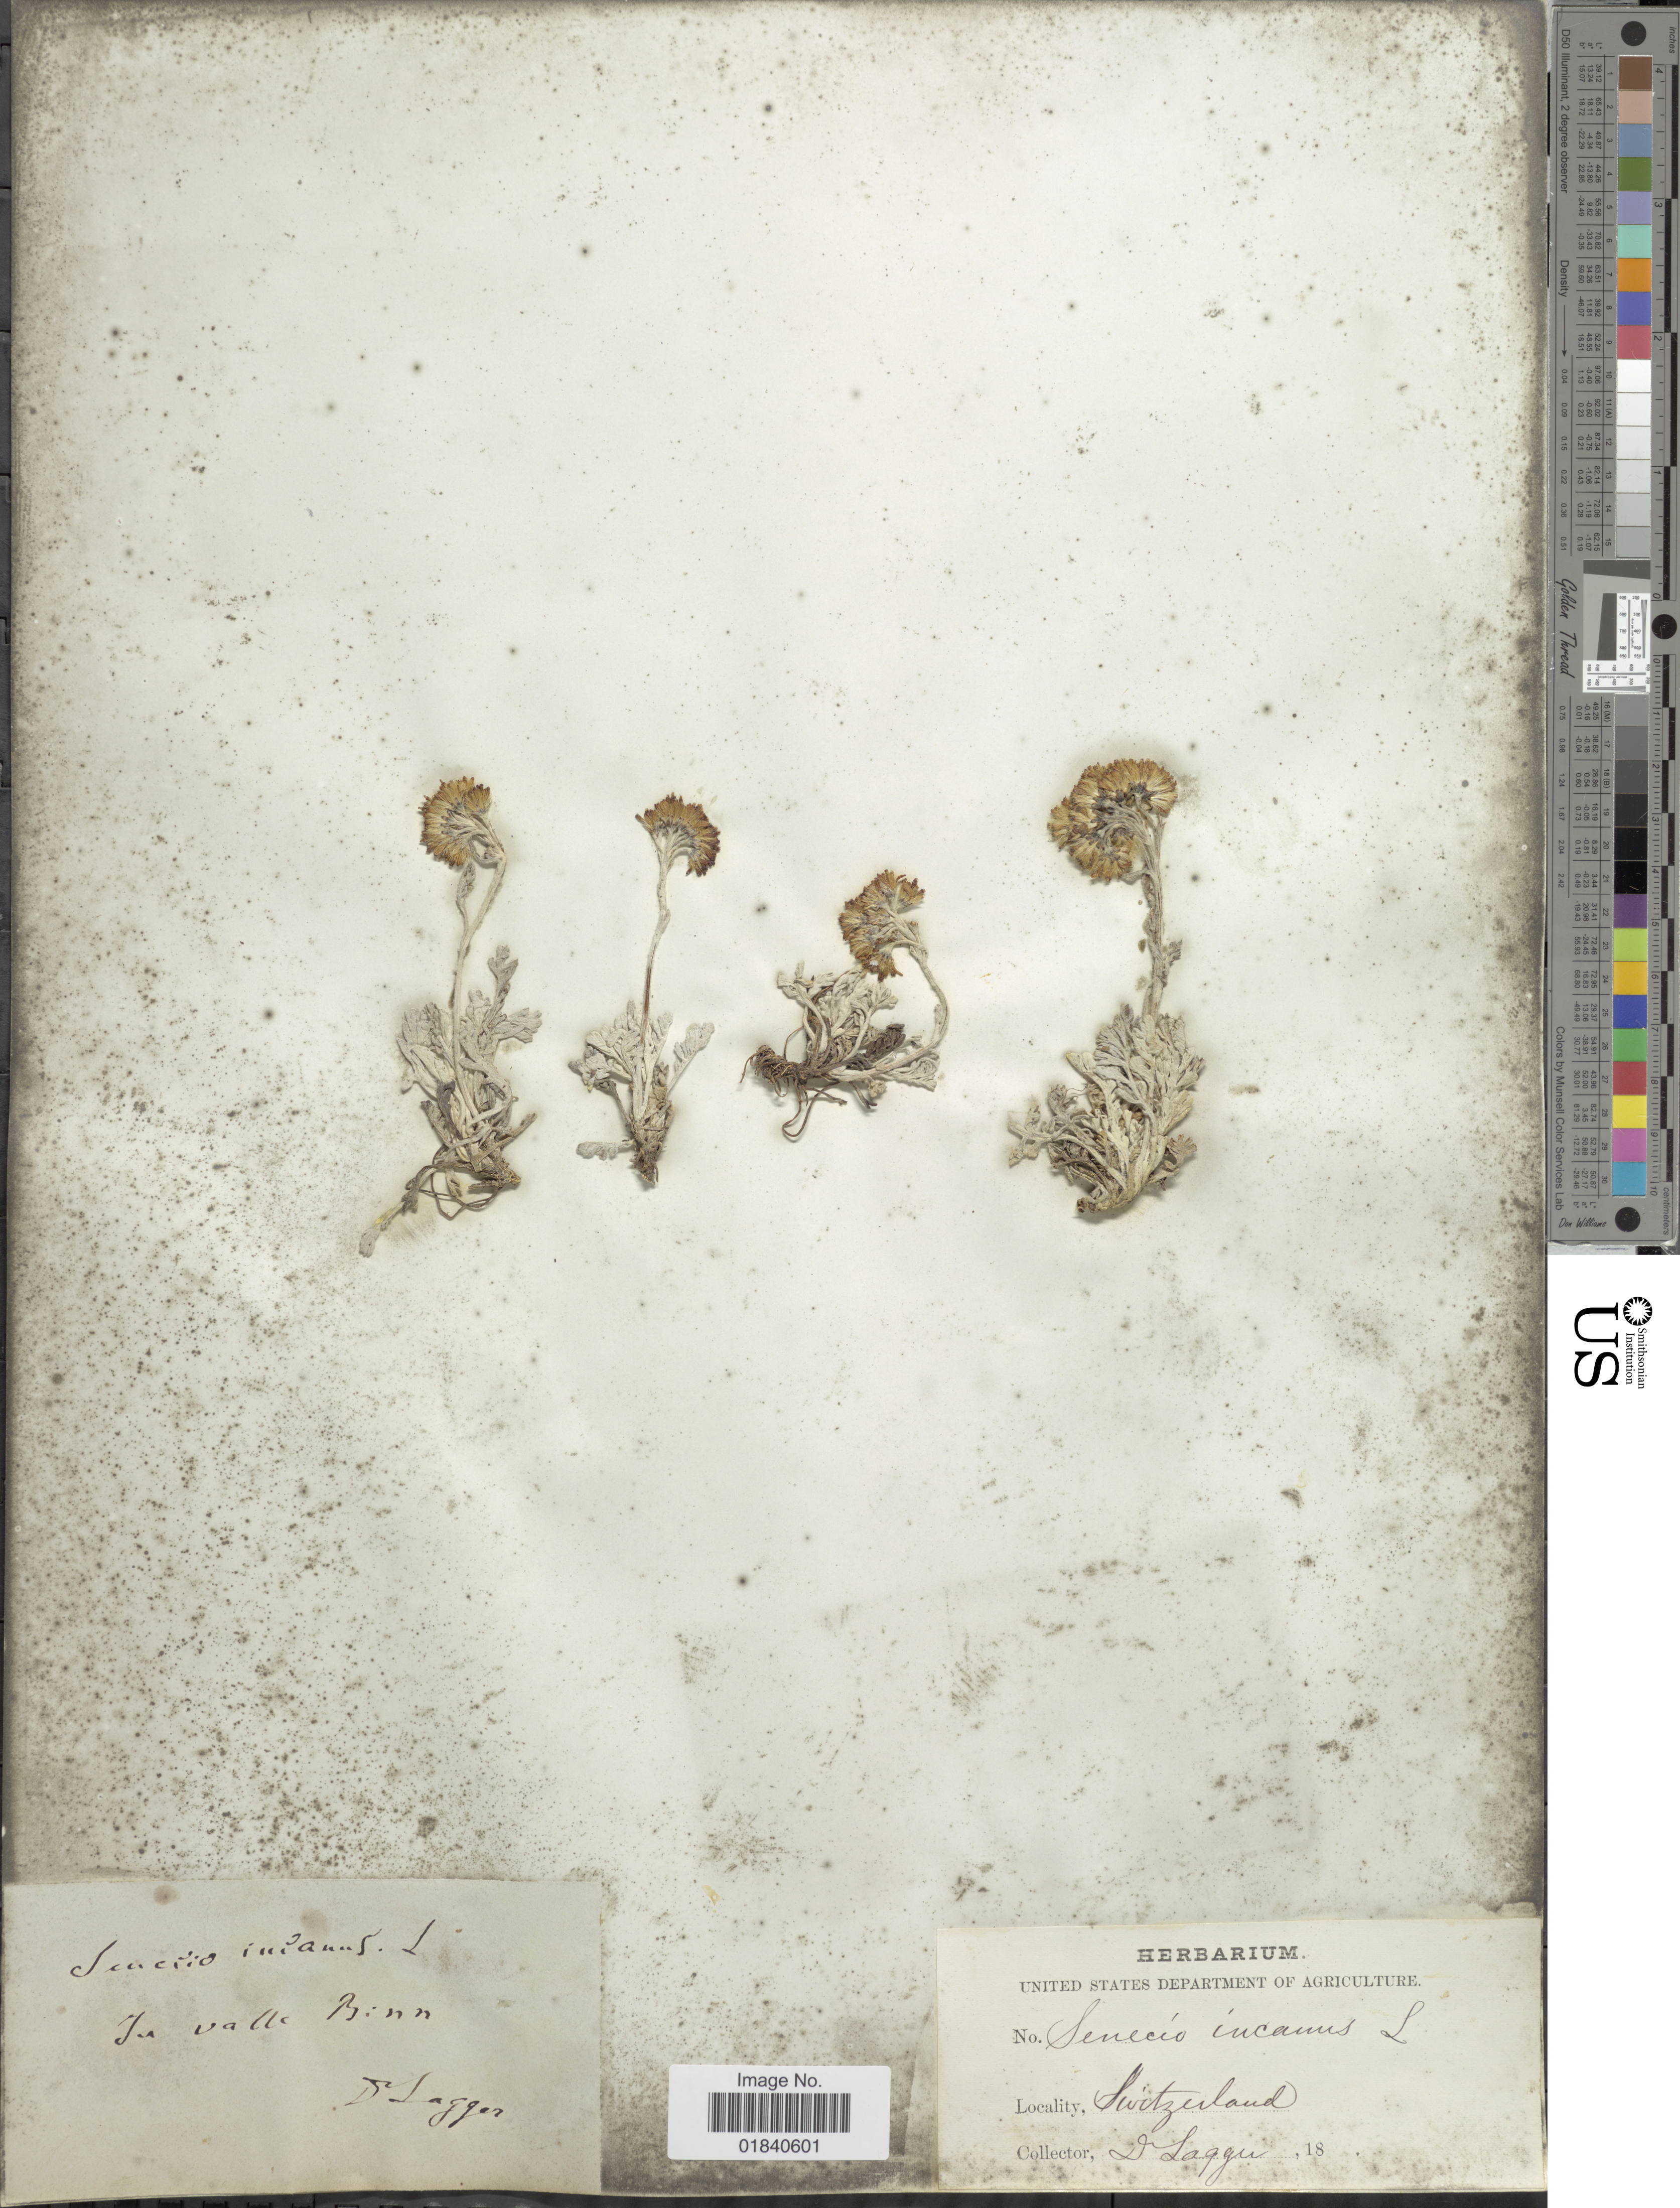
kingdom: Plantae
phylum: Tracheophyta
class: Magnoliopsida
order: Asterales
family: Asteraceae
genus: Jacobaea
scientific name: Jacobaea incana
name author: (L.) Veldkamp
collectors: F. J. Lagger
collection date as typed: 18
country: Switzerland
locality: In valle Binn.